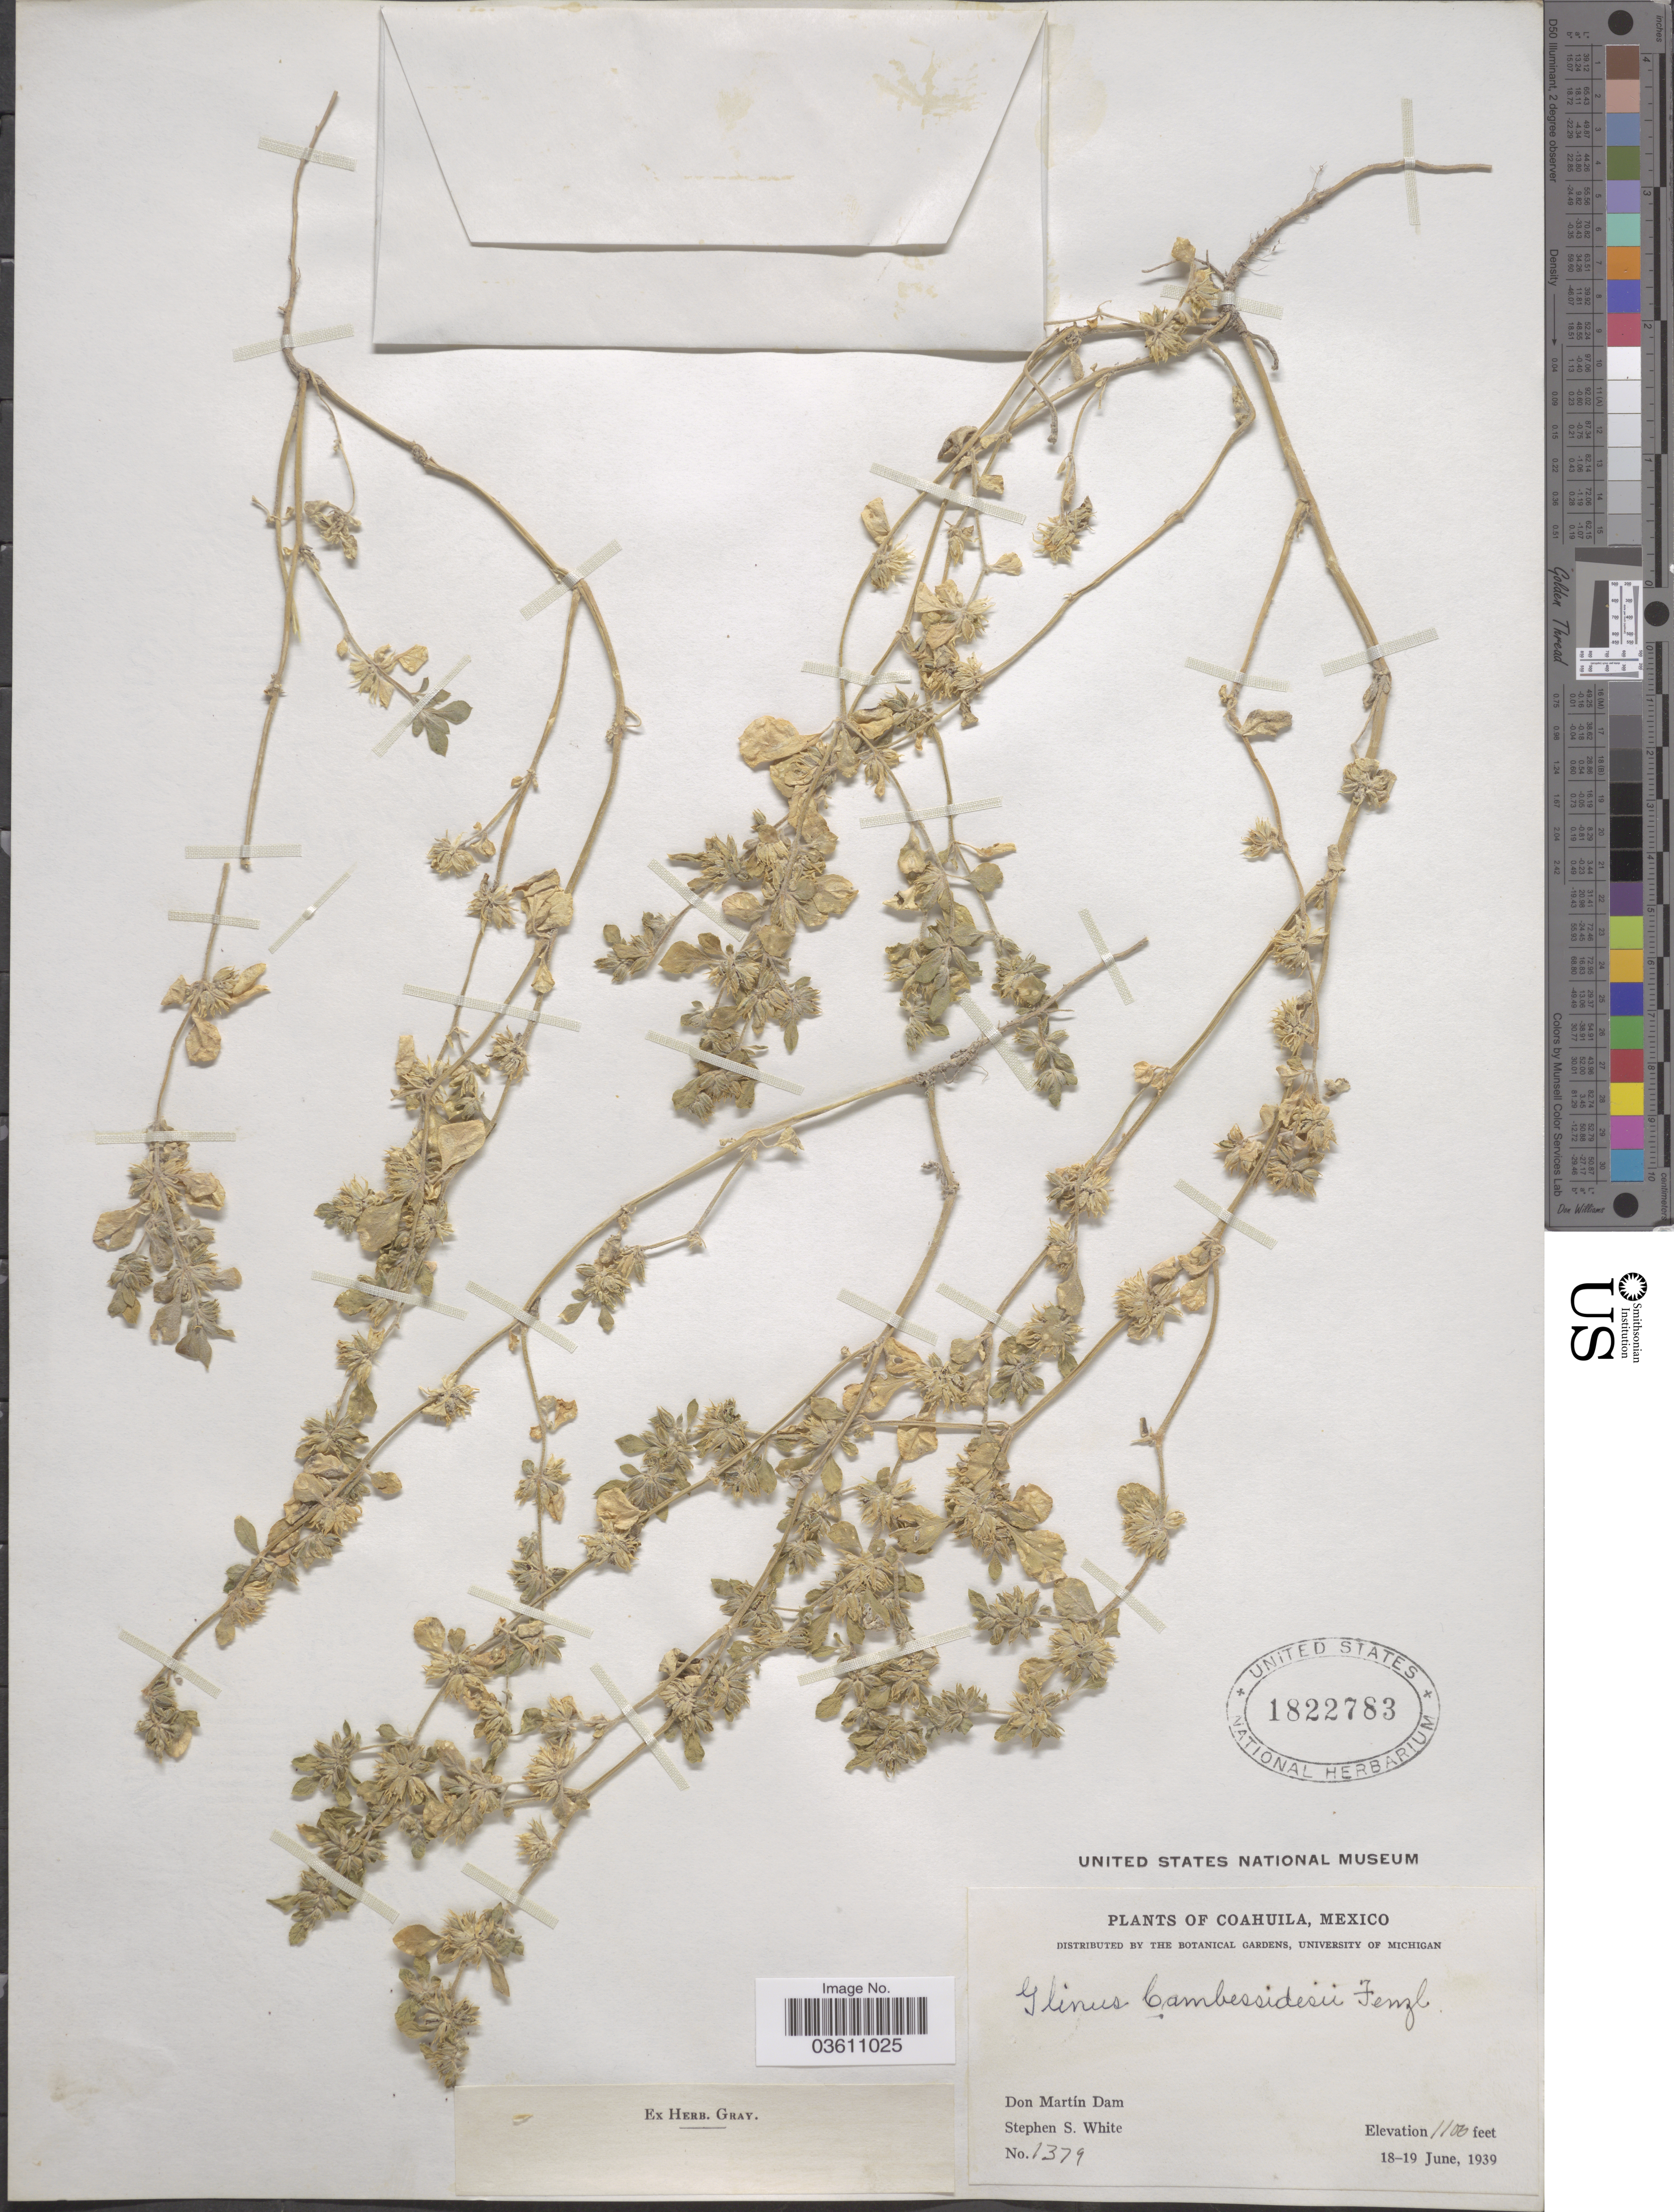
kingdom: Plantae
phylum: Tracheophyta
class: Magnoliopsida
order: Caryophyllales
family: Molluginaceae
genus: Glinus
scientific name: Glinus radiatus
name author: (Ruiz & Pav.) Rohrb.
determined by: Strong, Mark T., (BOT), Smithsonian Institution - National Museum of Natural History (UNITED STATES)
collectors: S. S. White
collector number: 1379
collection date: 1939-06-18/1939-06-19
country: Mexico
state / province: Coahuila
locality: Don Martín Dam.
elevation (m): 335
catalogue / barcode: US 1822783